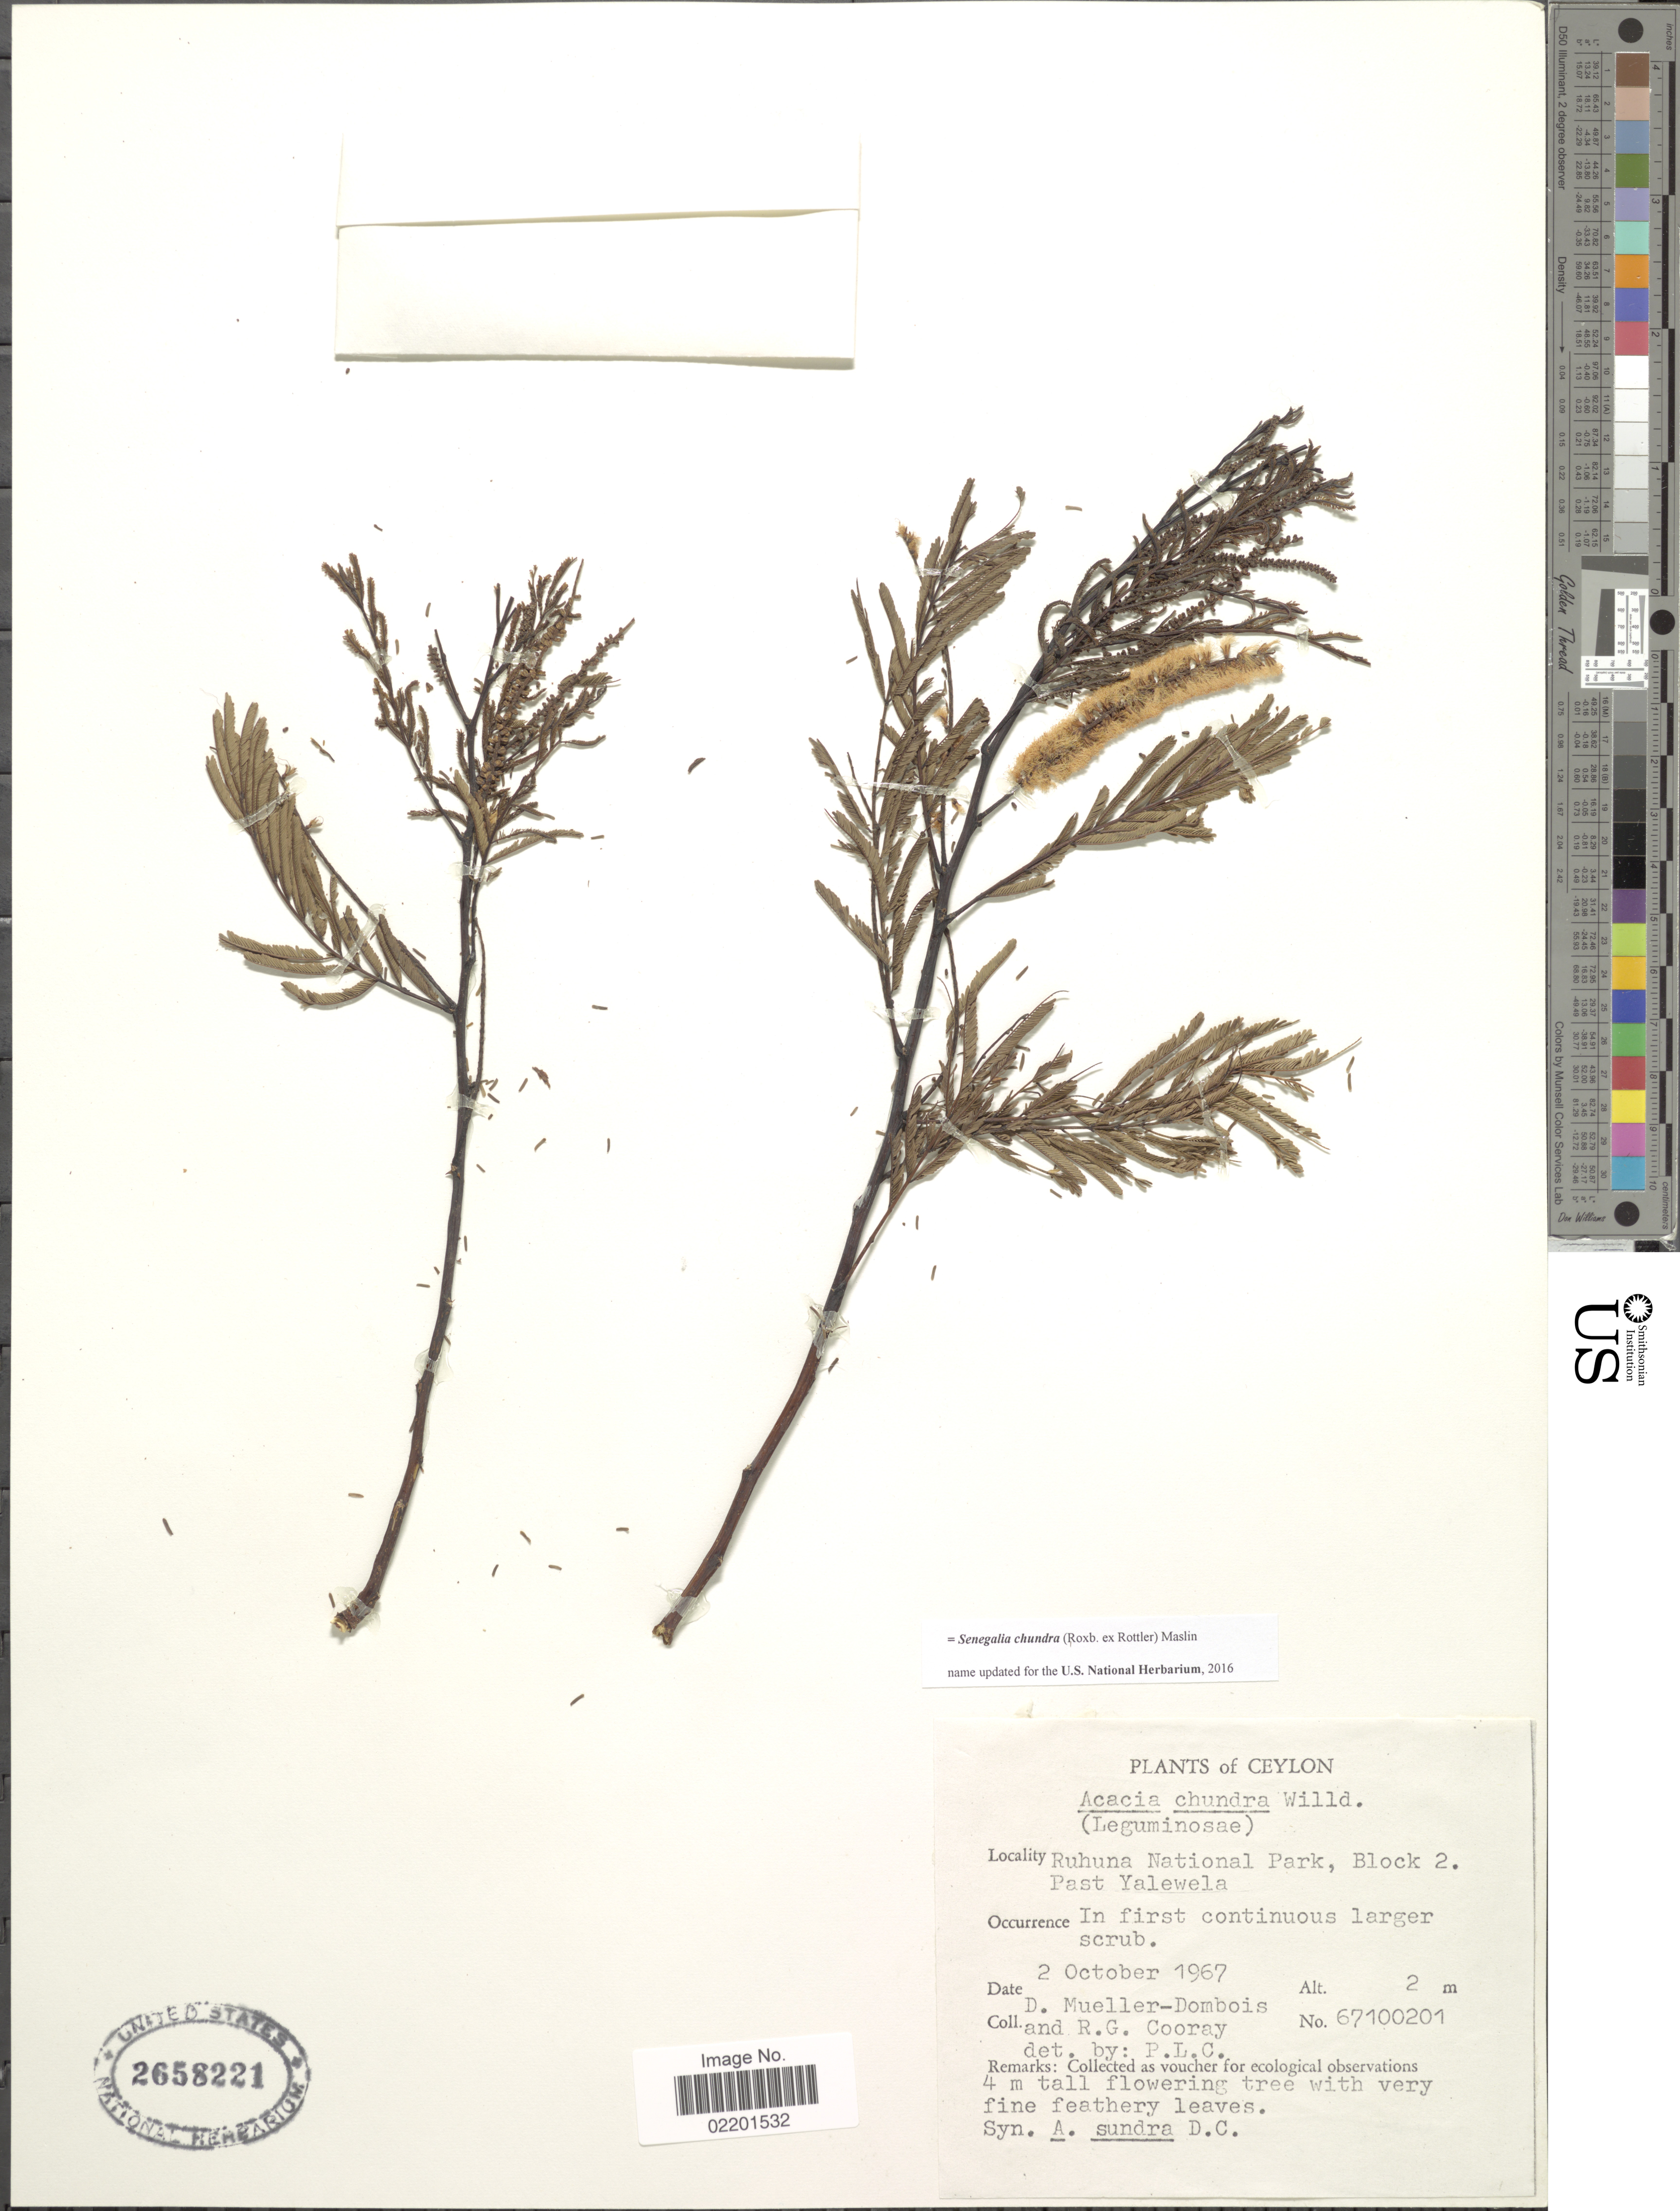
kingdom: Plantae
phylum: Tracheophyta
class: Magnoliopsida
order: Fabales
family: Fabaceae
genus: Senegalia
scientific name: Senegalia chundra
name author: (Roxb. ex Rottler) Maslin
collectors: D. Mueller-Dombois & R. Cooray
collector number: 67100201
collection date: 1967-10-02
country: Sri Lanka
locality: Ceylon, Ruhuna National Park, Block 2. Past Yalewela.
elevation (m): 2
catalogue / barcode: US 2658221